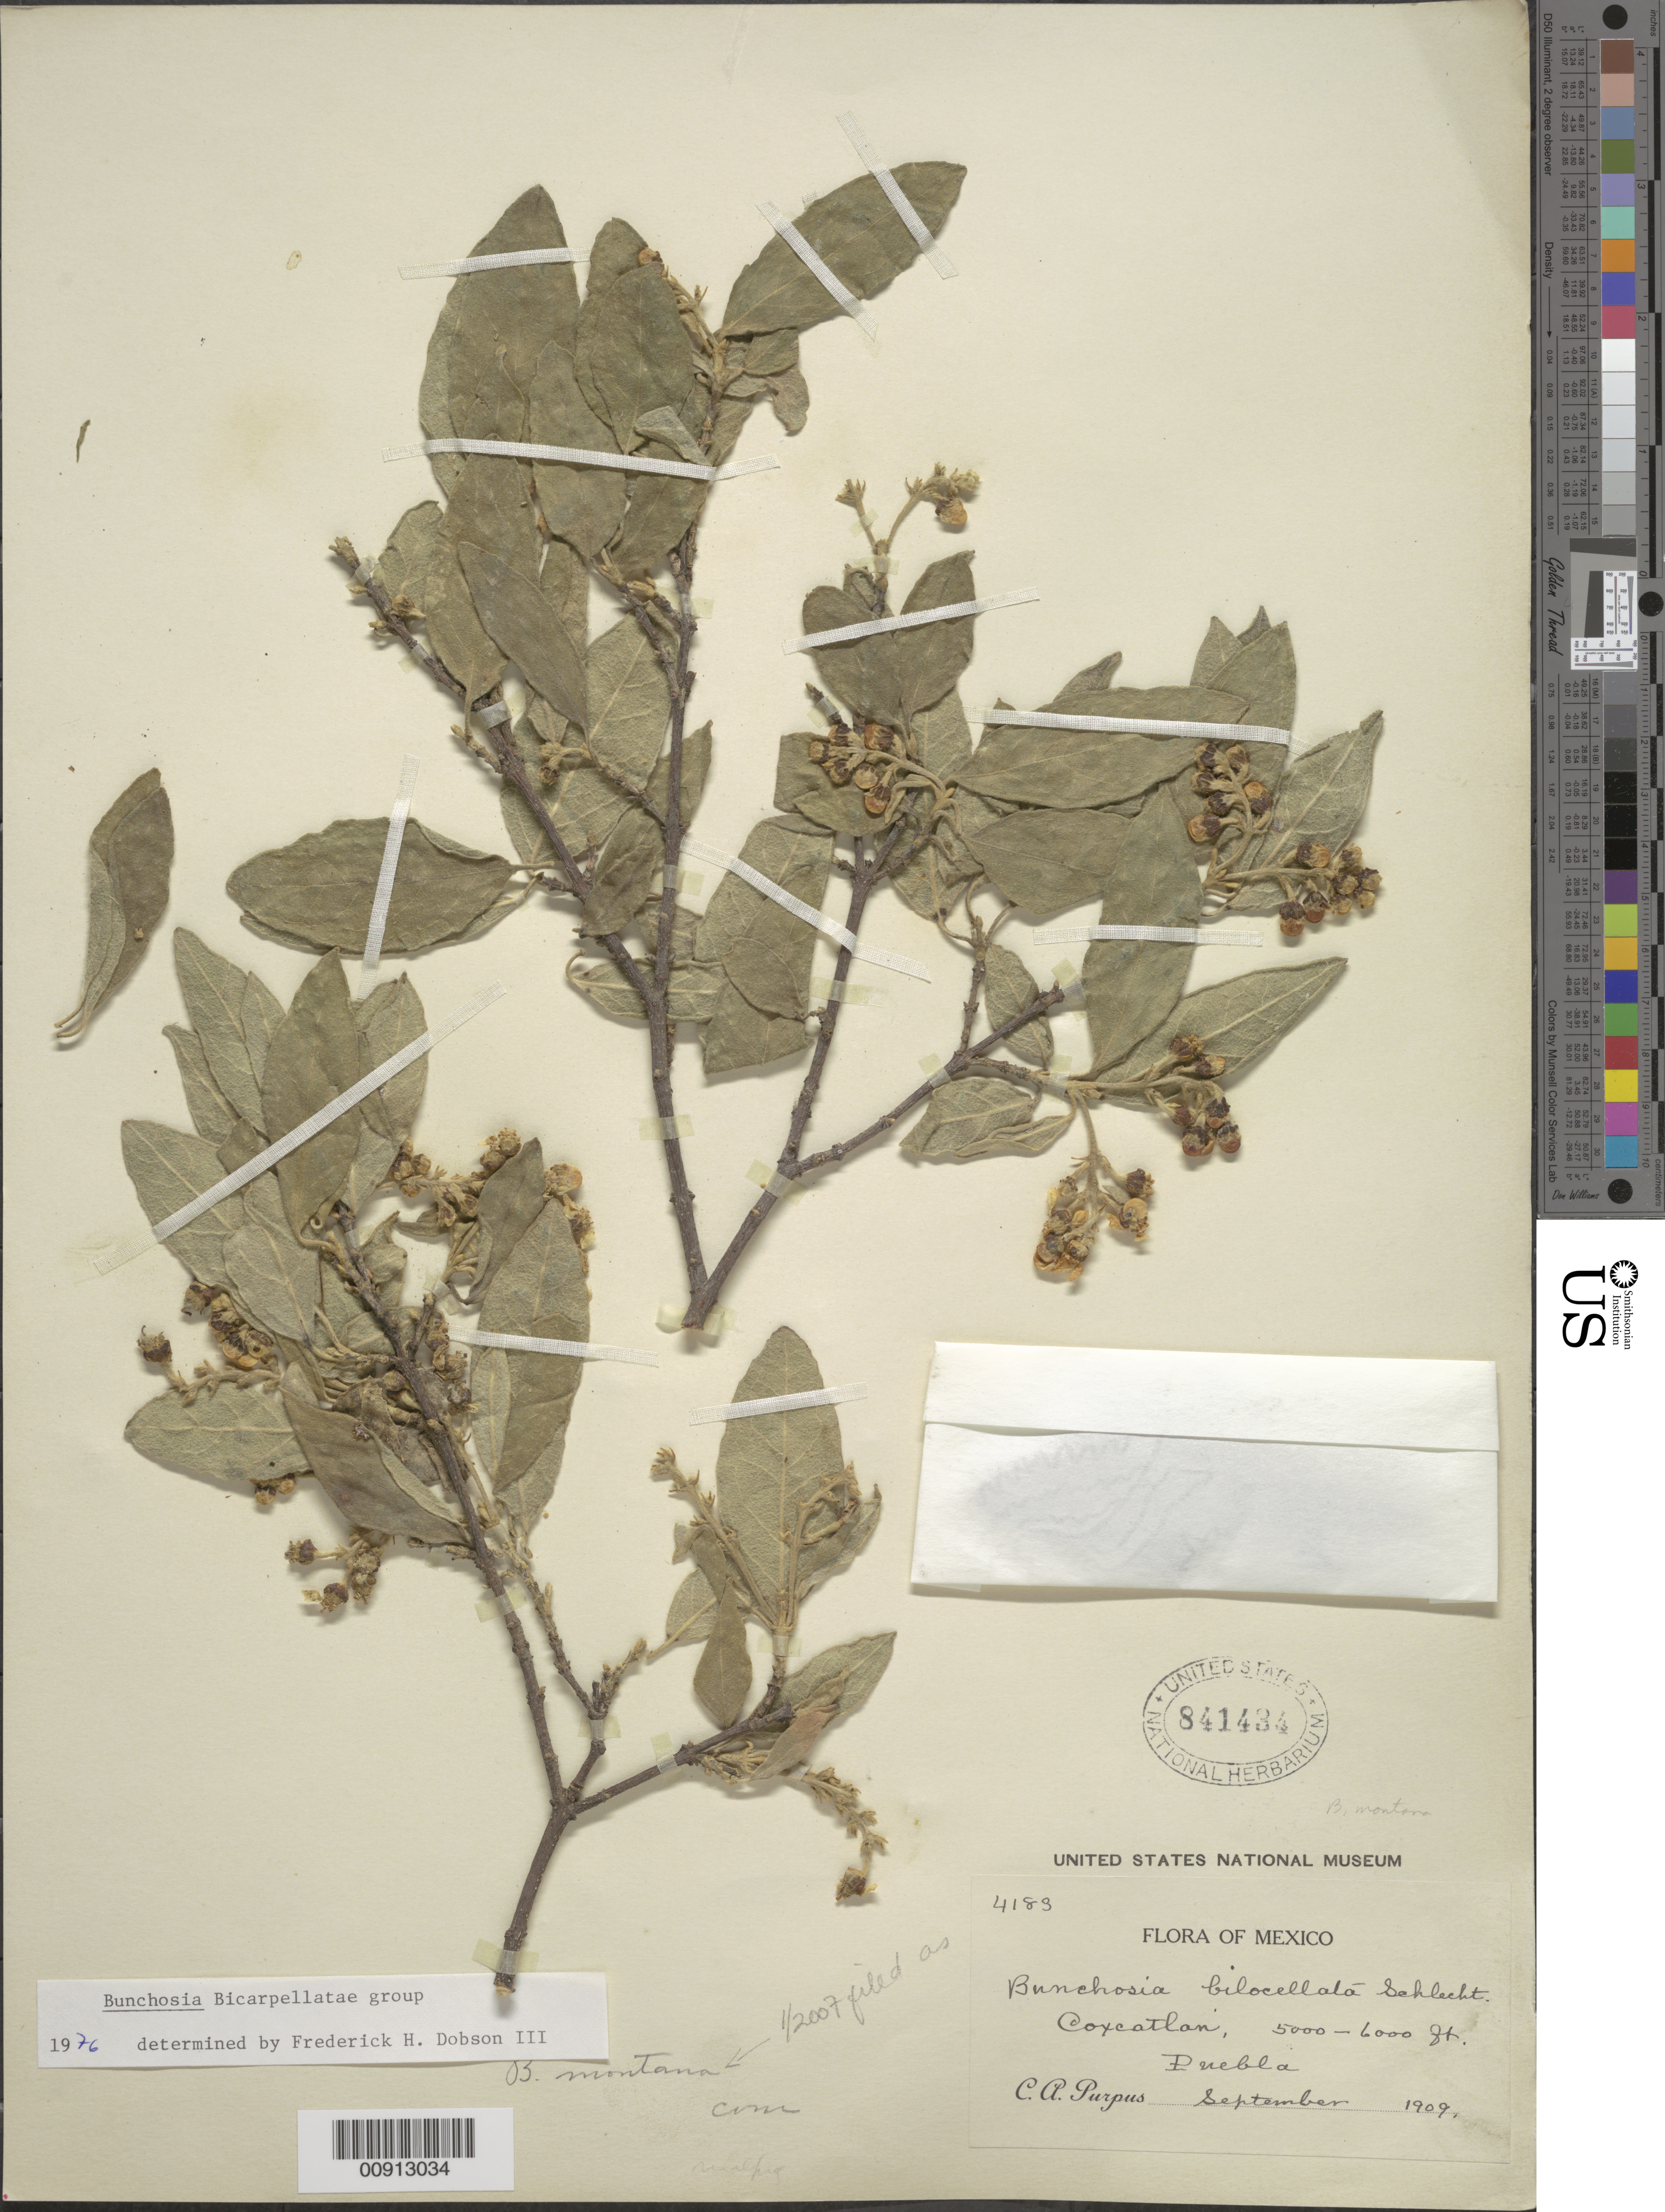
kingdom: Plantae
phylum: Tracheophyta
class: Magnoliopsida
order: Malpighiales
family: Malpighiaceae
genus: Bunchosia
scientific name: Bunchosia montana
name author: A. Juss.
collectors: C. A. Purpus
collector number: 4183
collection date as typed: Sep 1909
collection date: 1909-09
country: Mexico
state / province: Puebla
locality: Coxcatlan, Puebla.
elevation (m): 1524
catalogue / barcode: US 841434